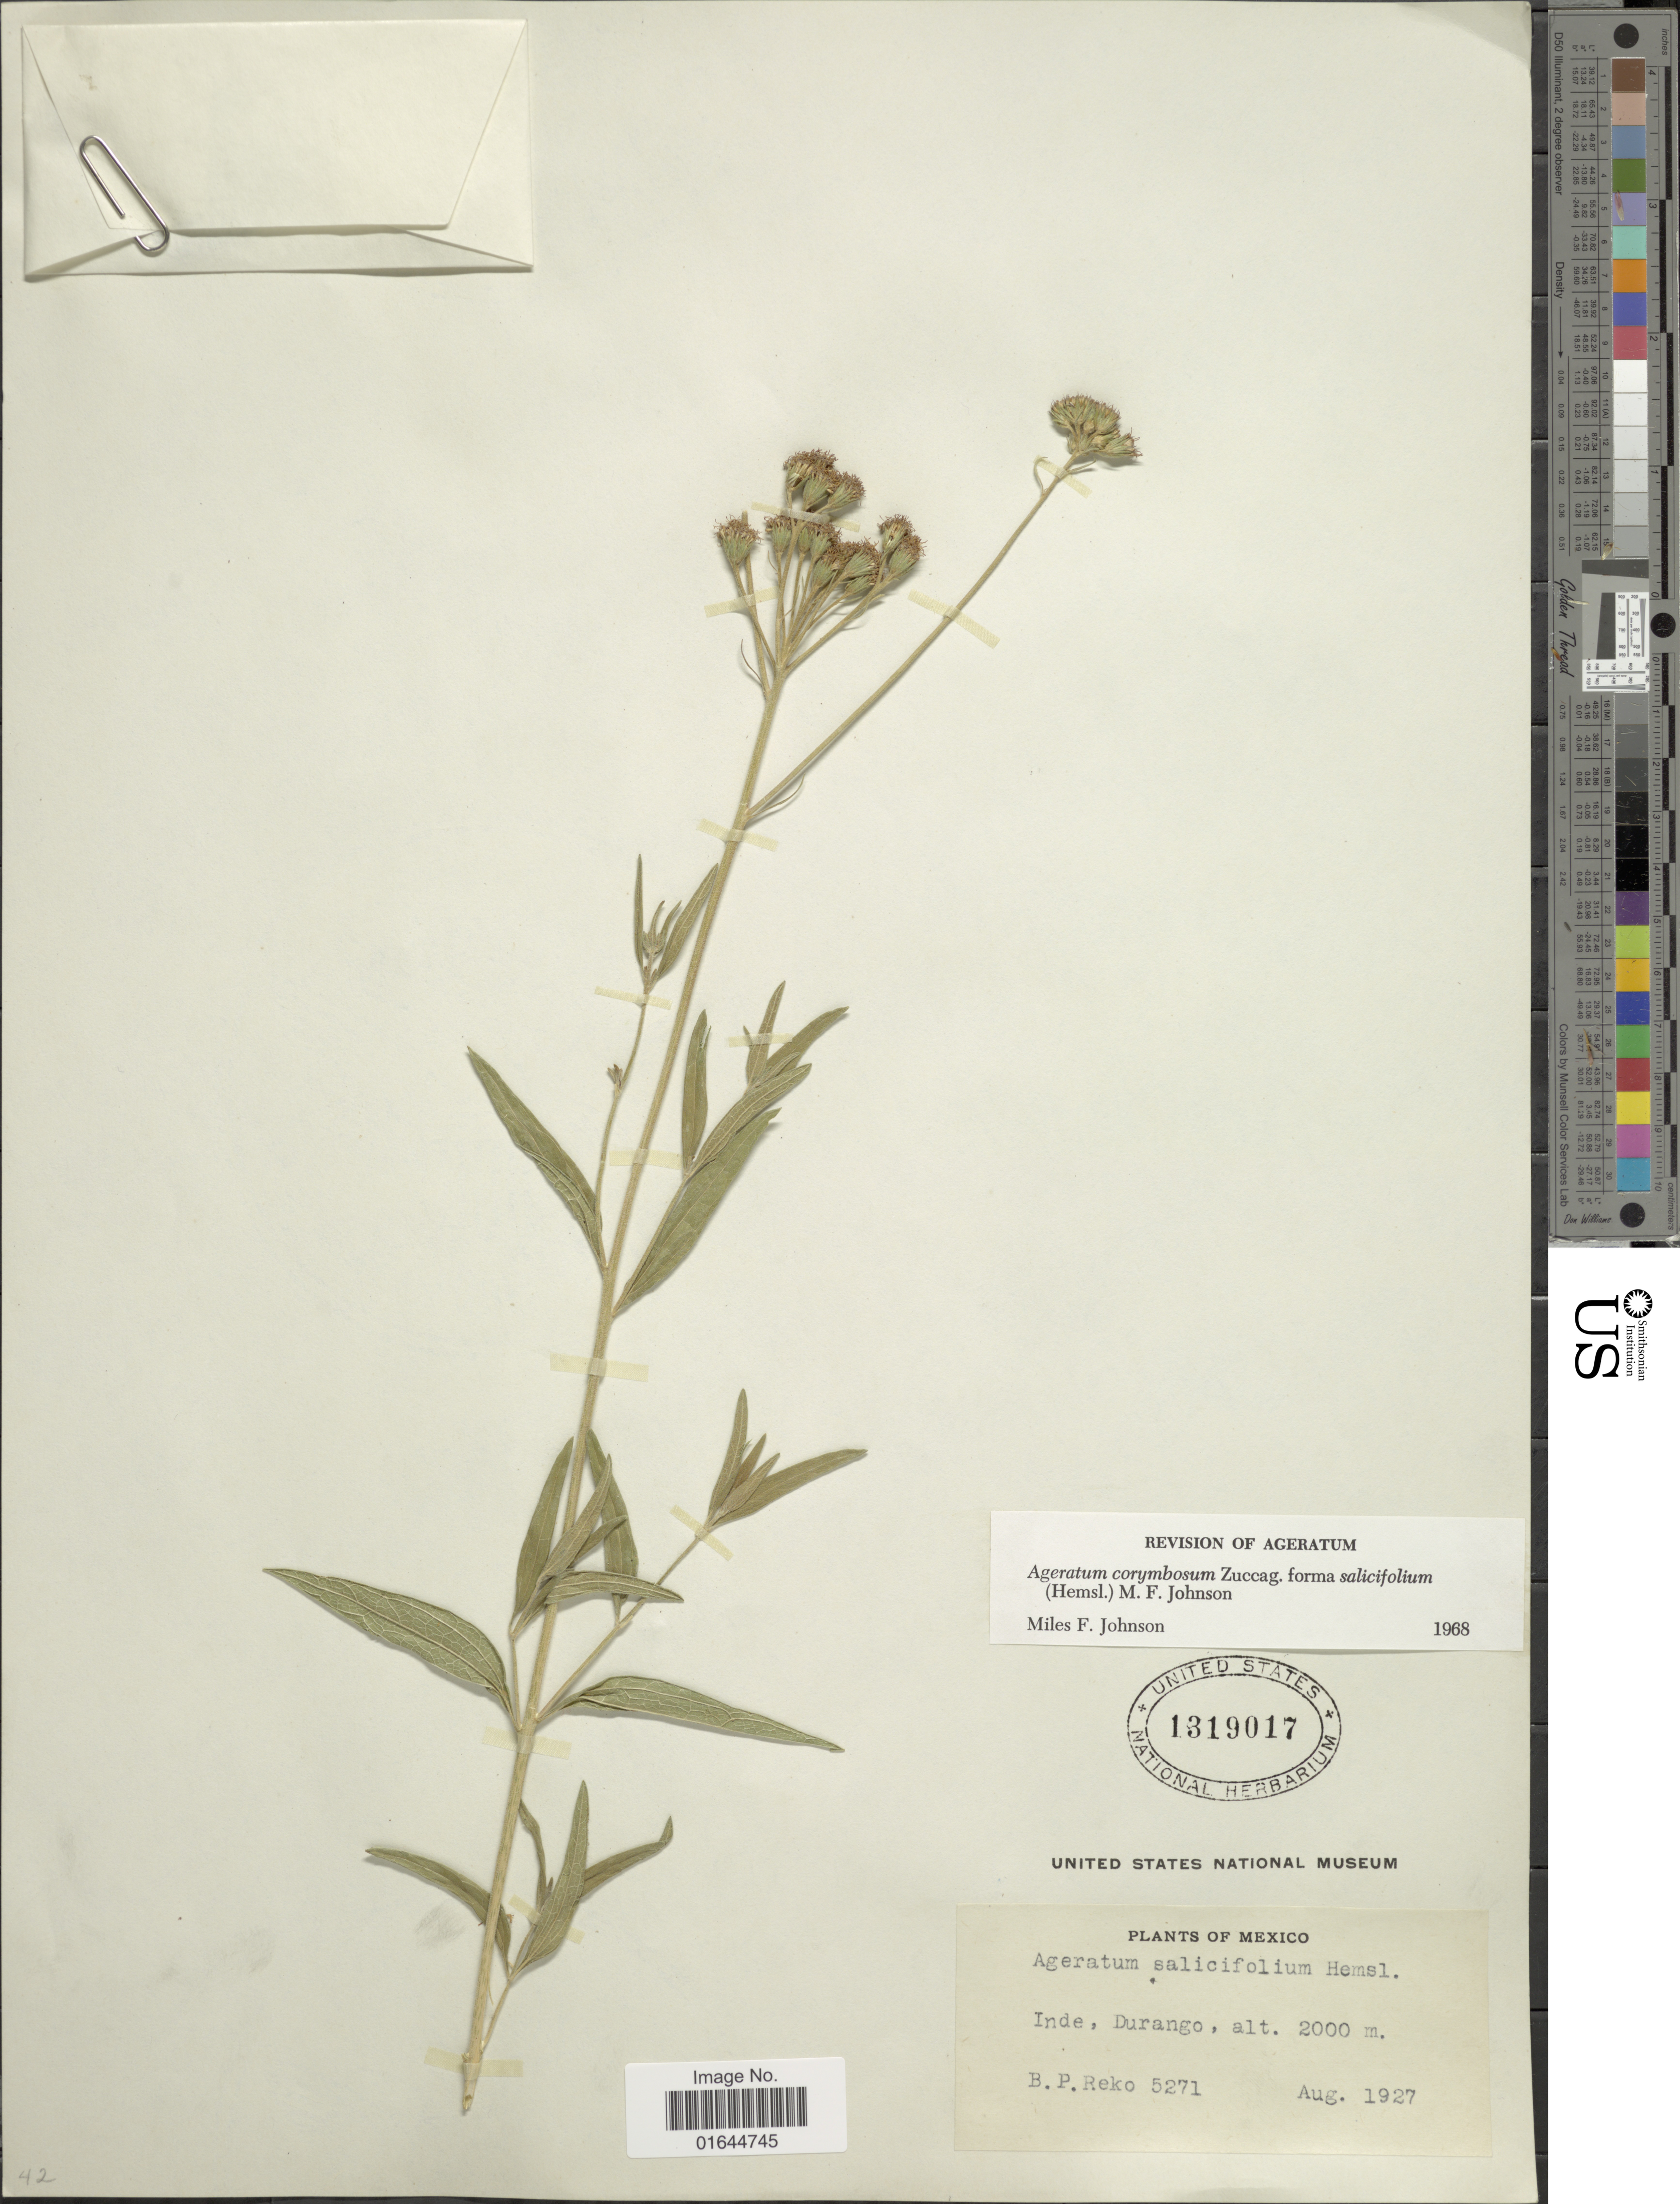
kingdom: Plantae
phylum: Tracheophyta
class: Magnoliopsida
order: Asterales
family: Asteraceae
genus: Ageratum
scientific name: Ageratum corymbosum f. salicifolium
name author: (Hemsl.) M.F. Johnson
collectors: B. P. Reko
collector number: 5271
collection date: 1927-08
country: Mexico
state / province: Durango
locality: Mexico, Inde, Durango.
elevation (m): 2000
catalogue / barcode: US 1319017